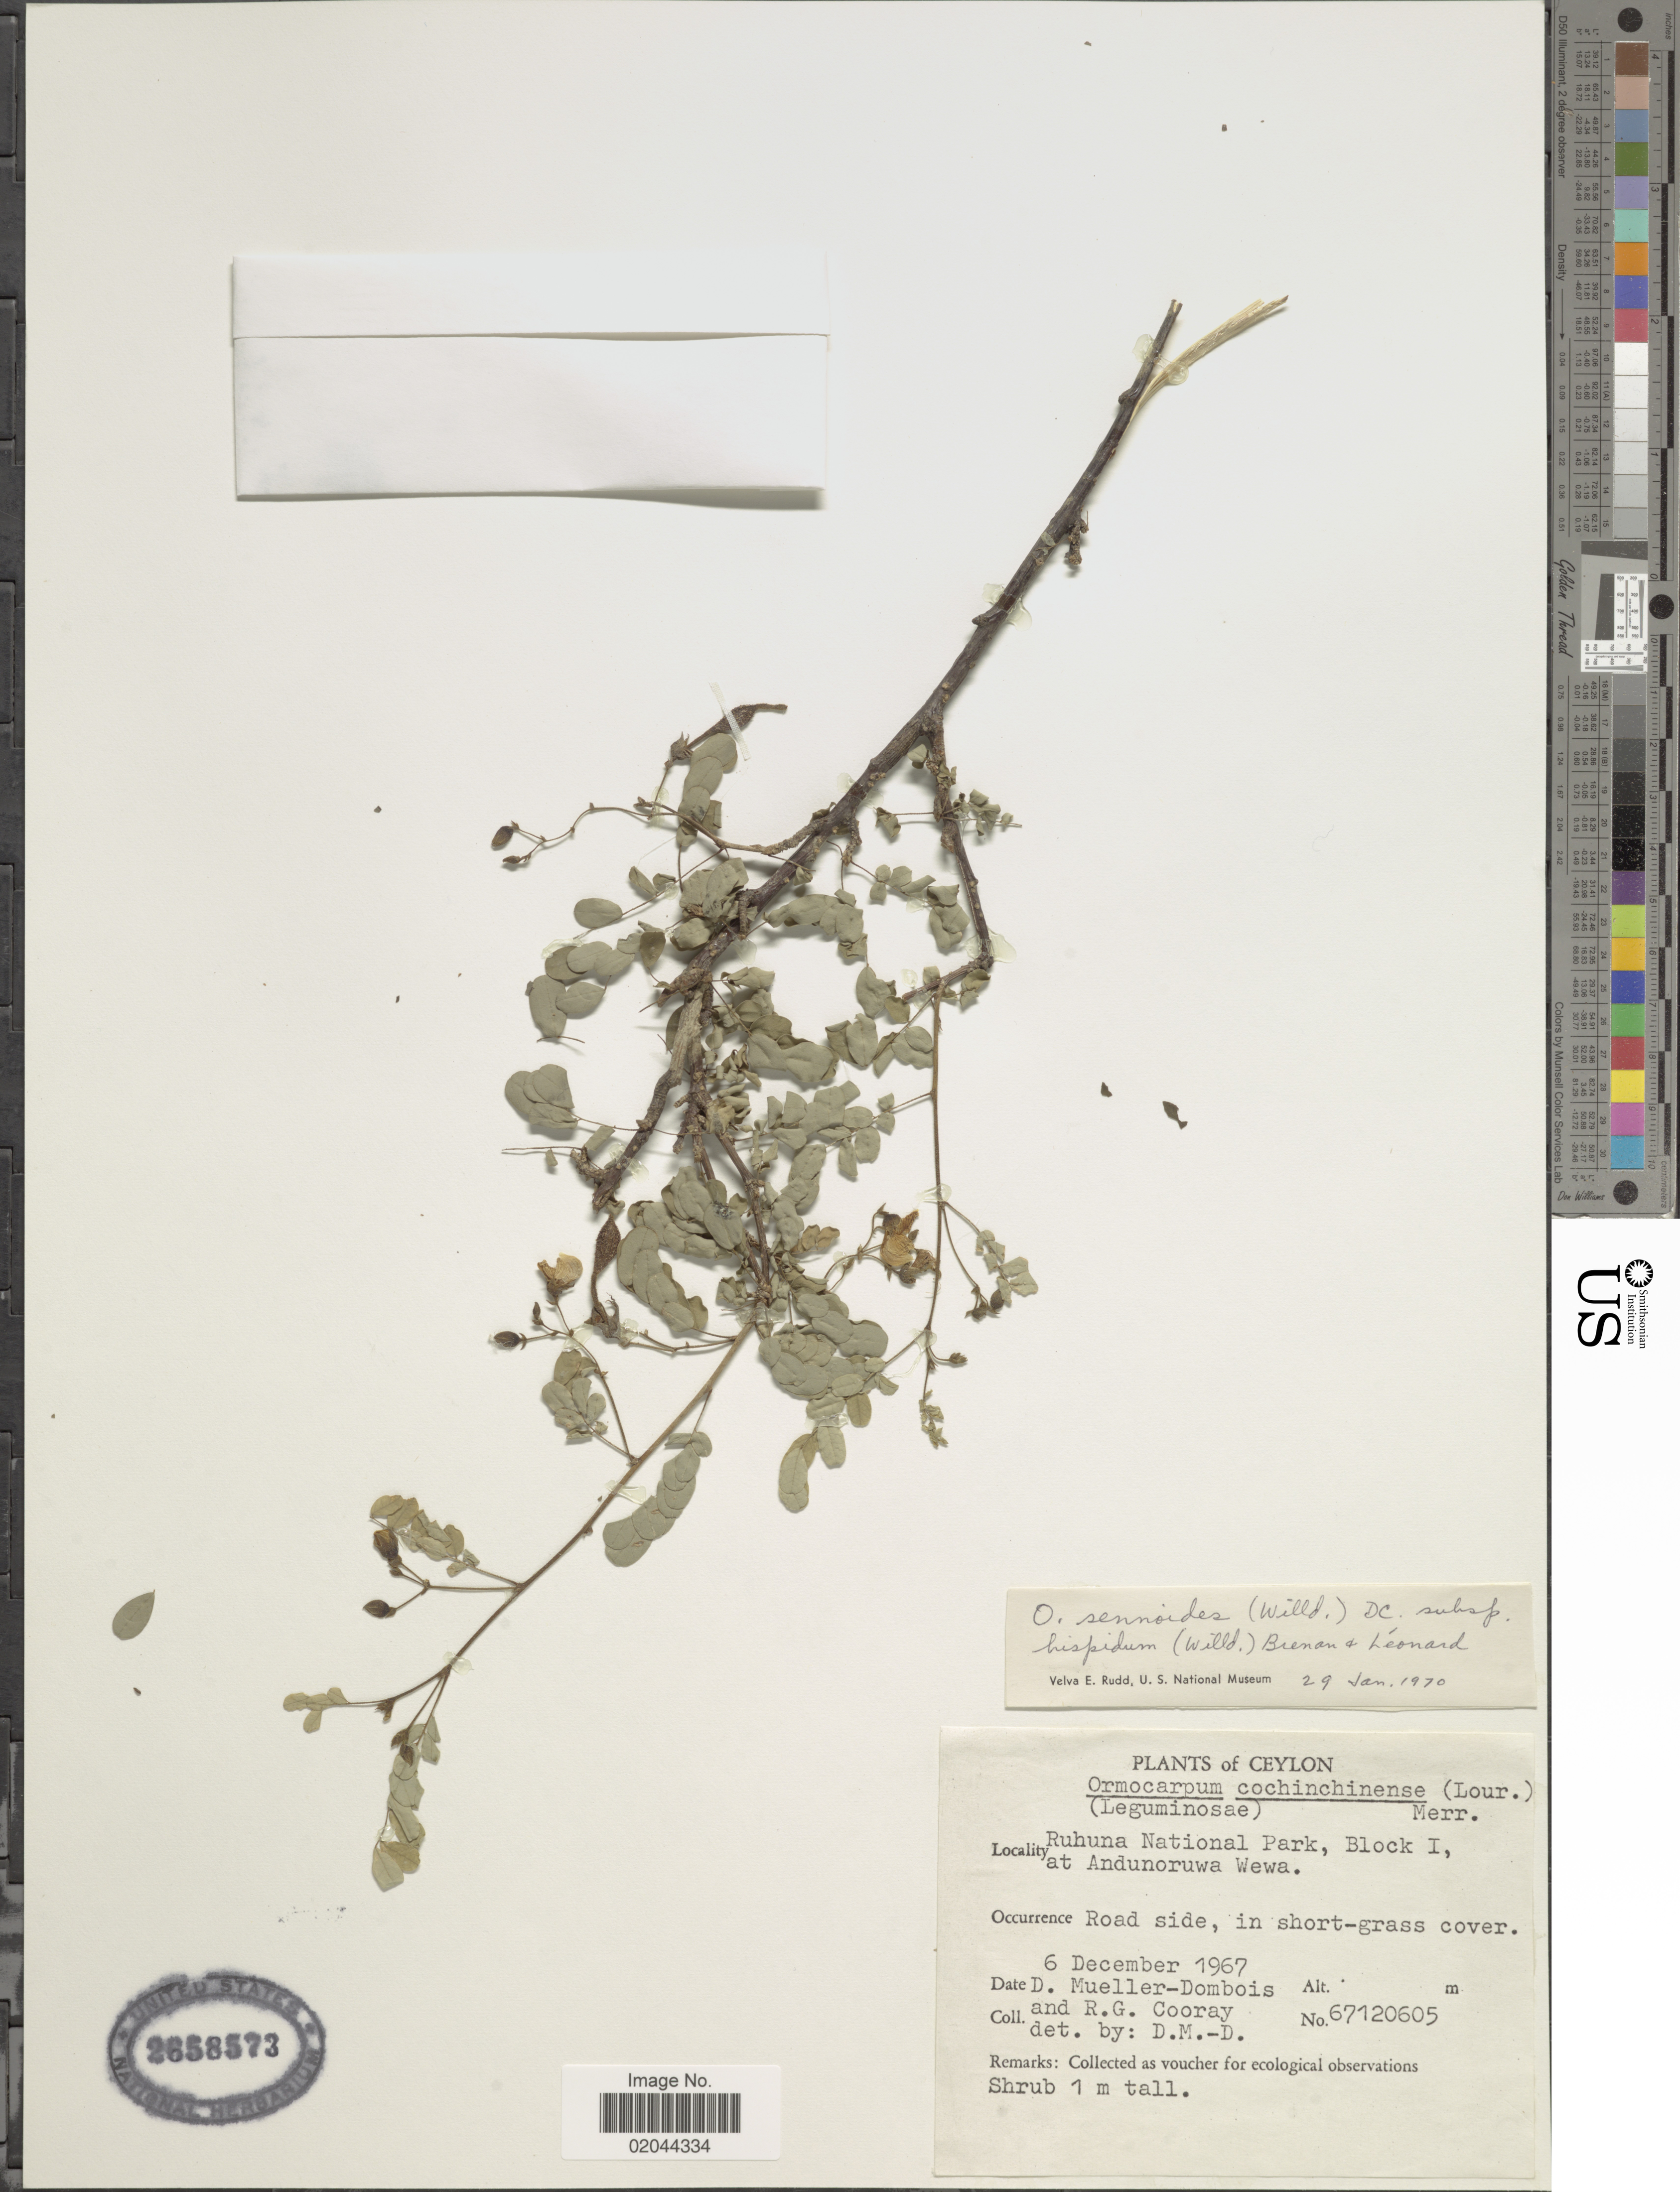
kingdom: Plantae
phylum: Tracheophyta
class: Magnoliopsida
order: Fabales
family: Fabaceae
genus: Ormocarpum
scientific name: Ormocarpum sennoides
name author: (Willd.) DC.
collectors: D. Mueller-Dombois & R. Cooray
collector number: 67120605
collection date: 1967-12-06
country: Sri Lanka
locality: Ruhuna National Park, Block 1 at Andunoruwa Wewa, road side, in short- grass cover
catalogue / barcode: US 2658573